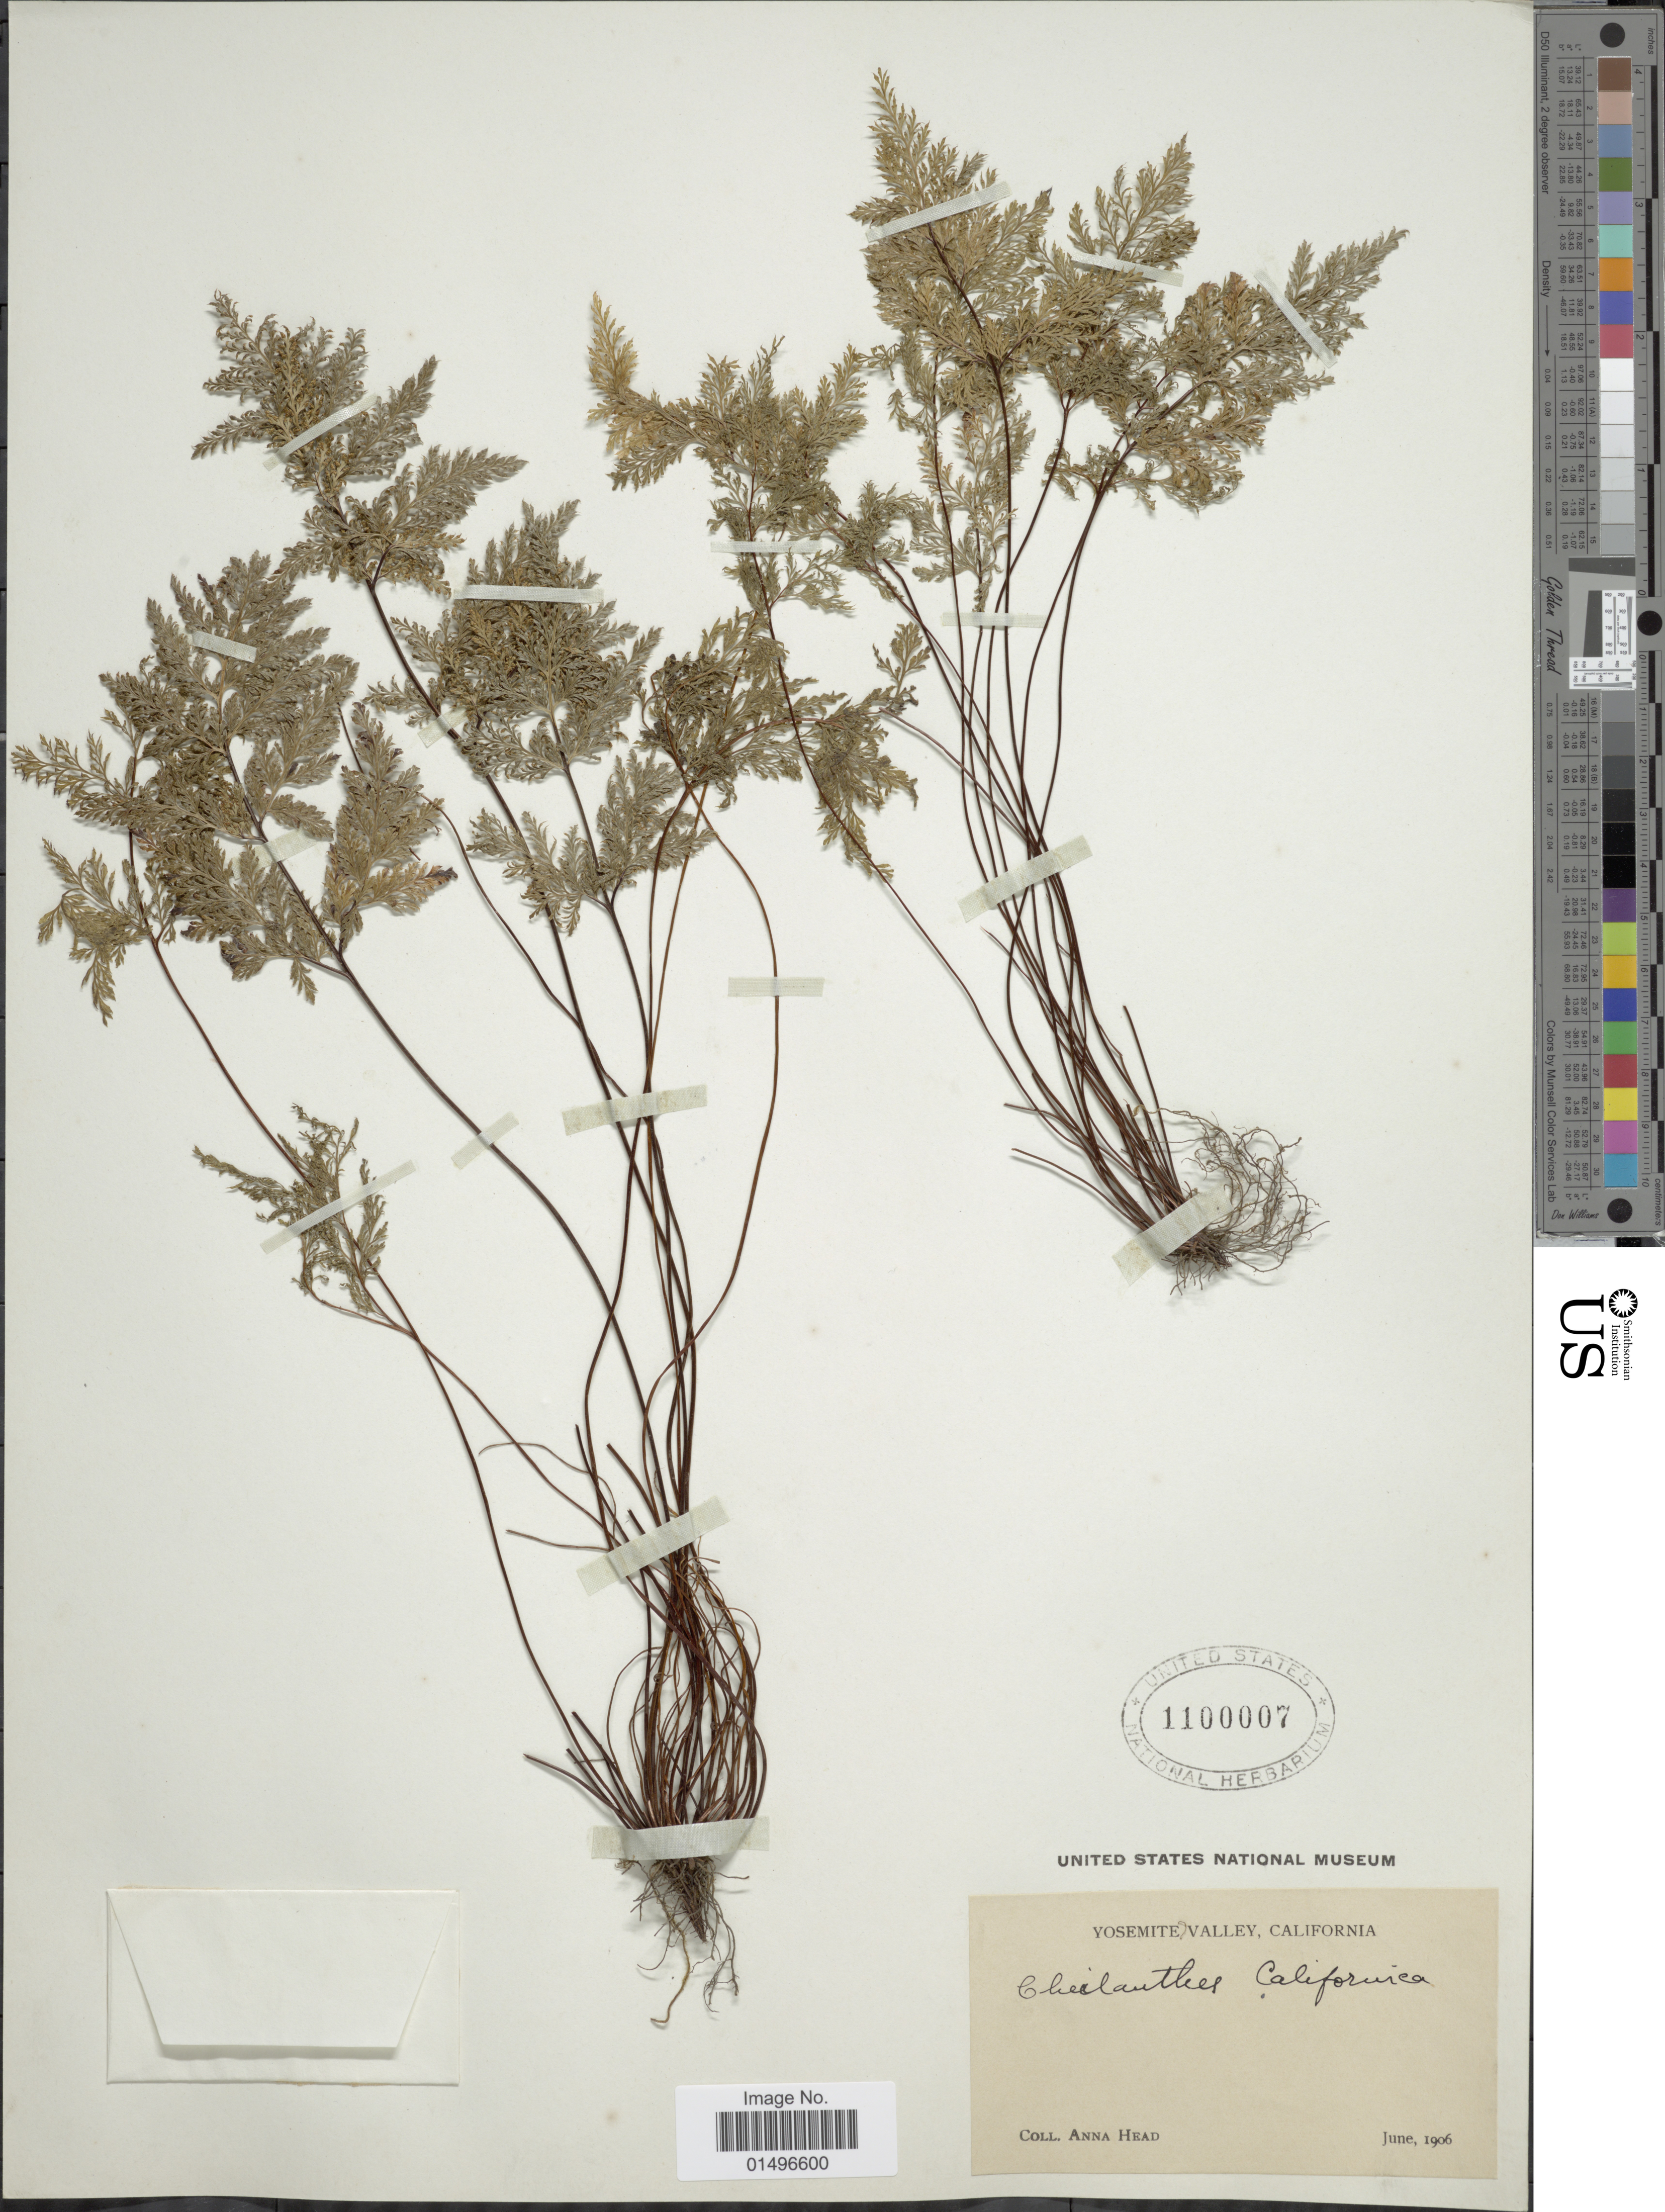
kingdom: Plantae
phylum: Tracheophyta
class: Polypodiopsida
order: Polypodiales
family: Pteridaceae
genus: Aspidotis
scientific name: Aspidotis californica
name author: (Hook.) Nutt. ex Copel.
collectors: A. Head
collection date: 1906-06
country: United States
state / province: California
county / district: Mariposa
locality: California, Yosemite Valley.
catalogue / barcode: US 1100007